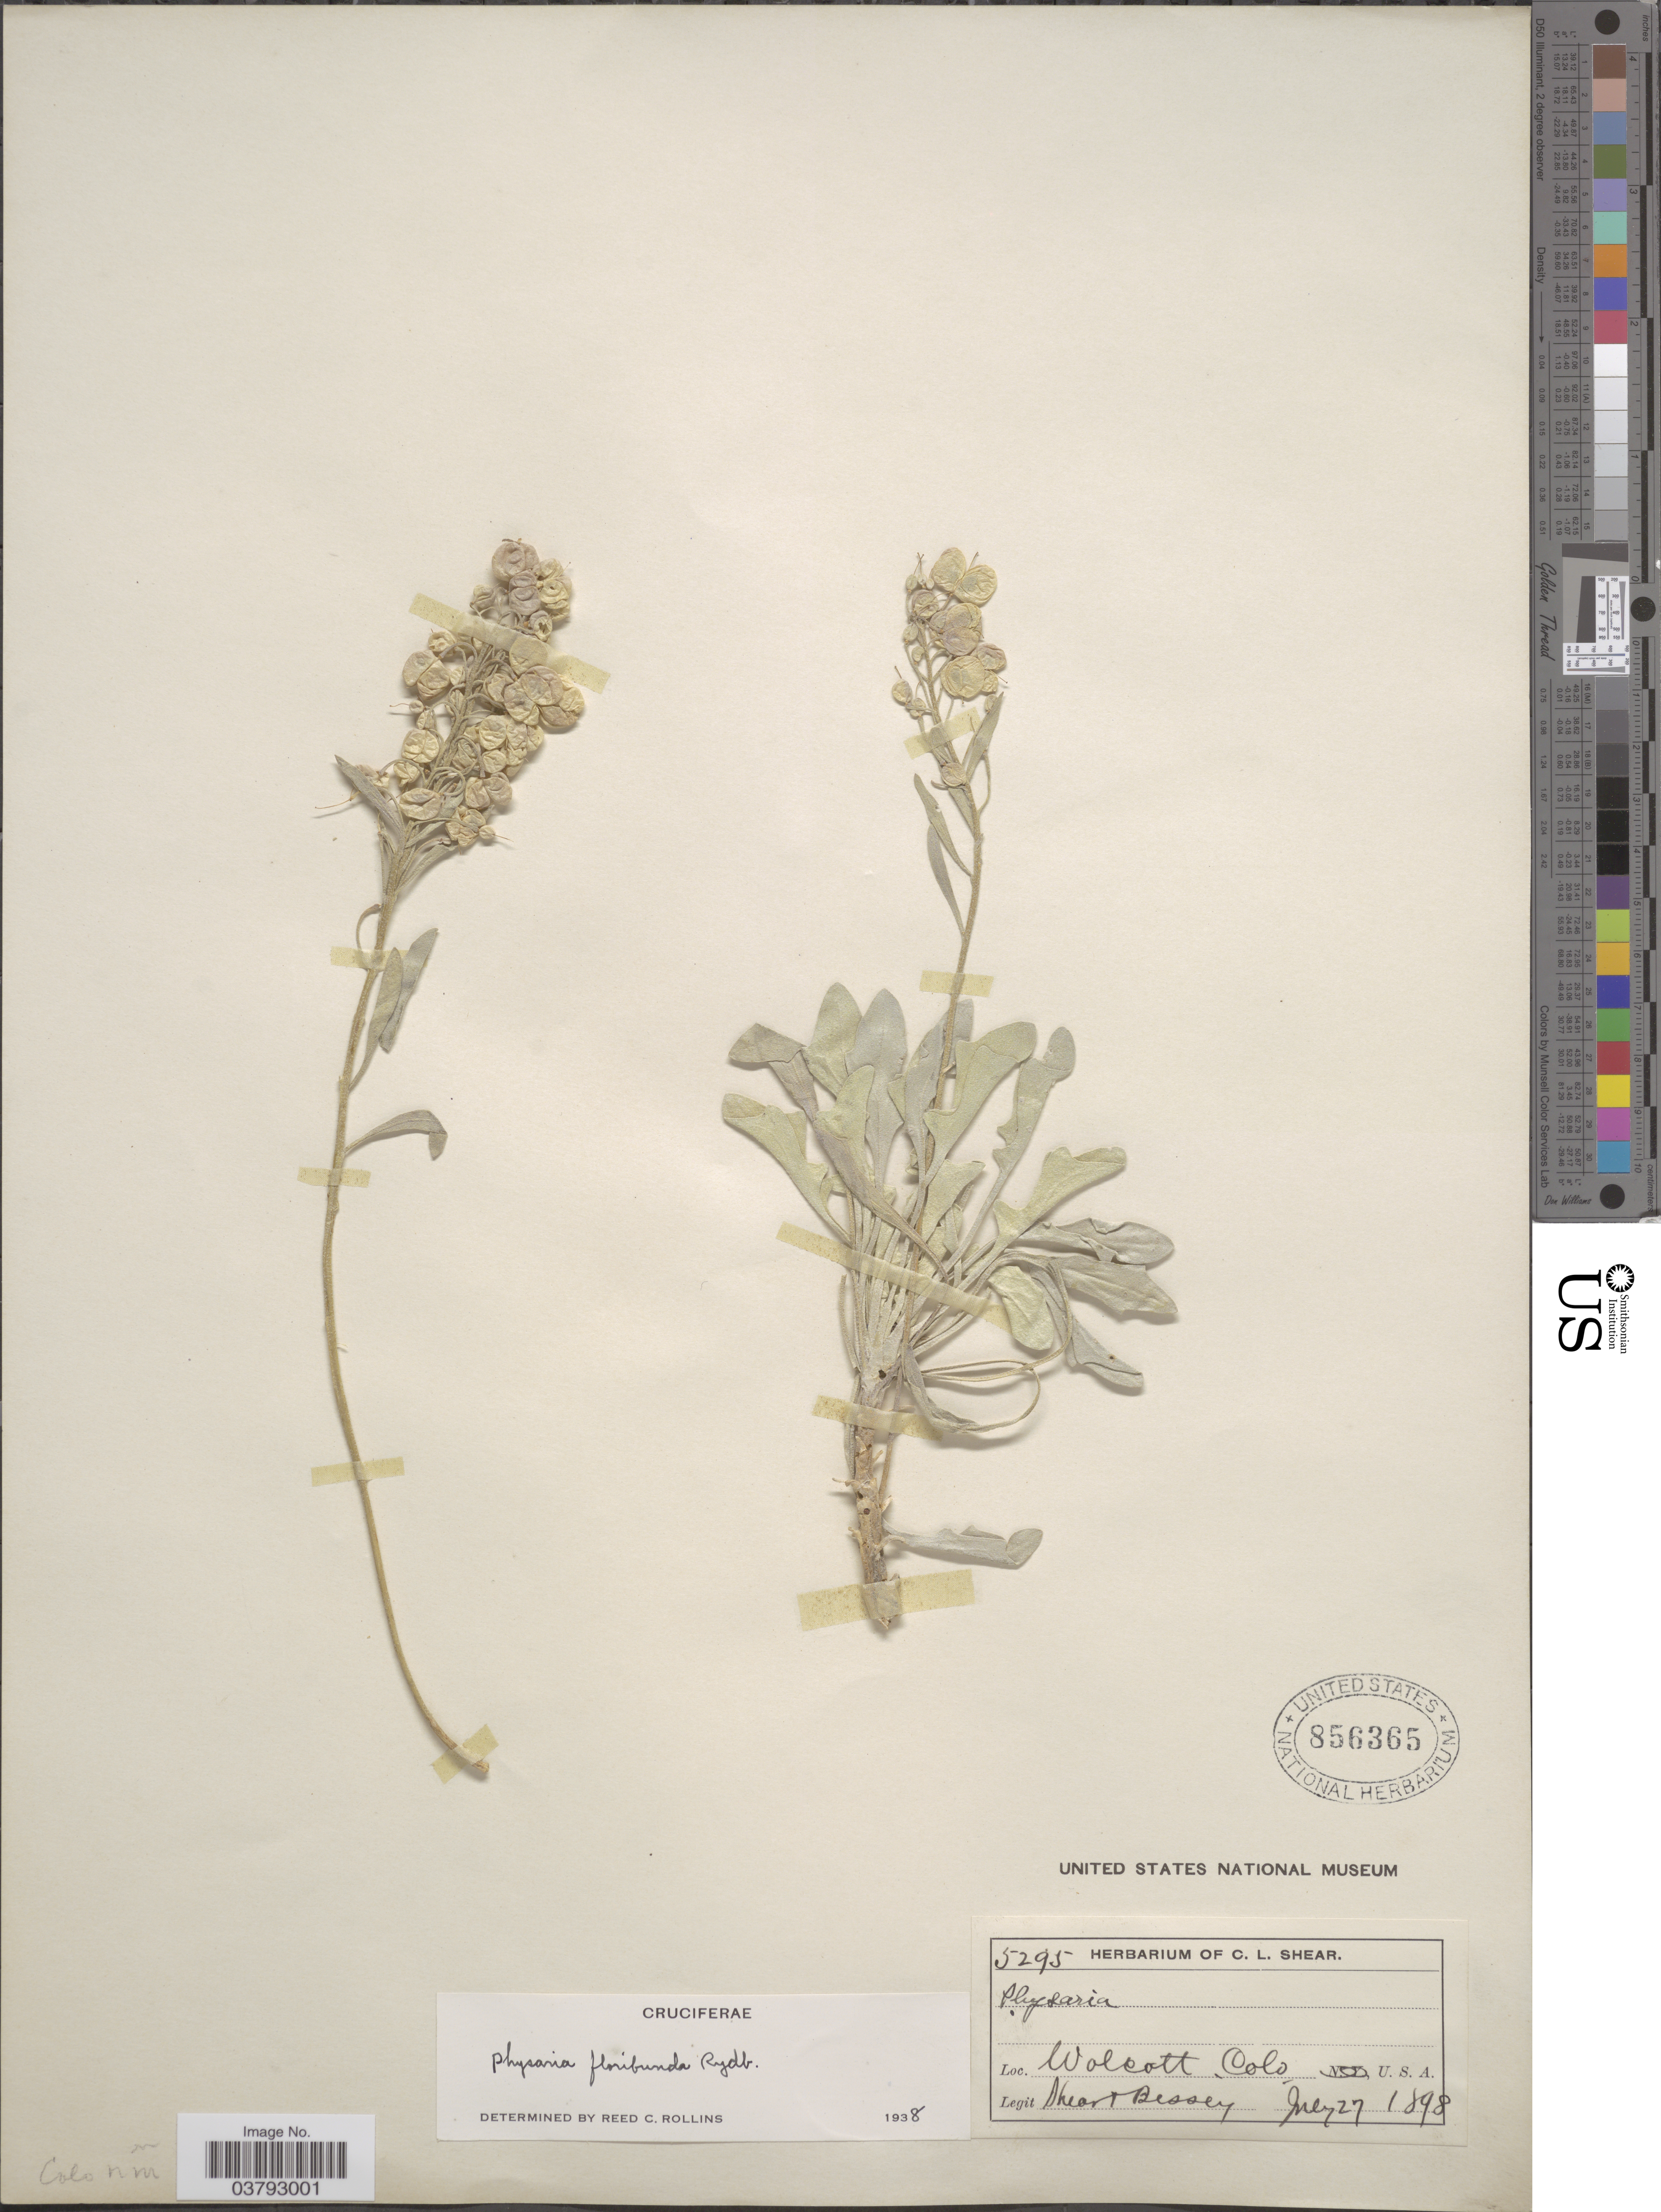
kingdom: Plantae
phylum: Tracheophyta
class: Magnoliopsida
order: Brassicales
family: Brassicaceae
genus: Physaria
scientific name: Physaria floribunda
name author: Rydb.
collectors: C. L. Shear & -. Bessey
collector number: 5295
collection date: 1898-07-27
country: United States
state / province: Colorado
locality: Wolcott.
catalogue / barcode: US 856365